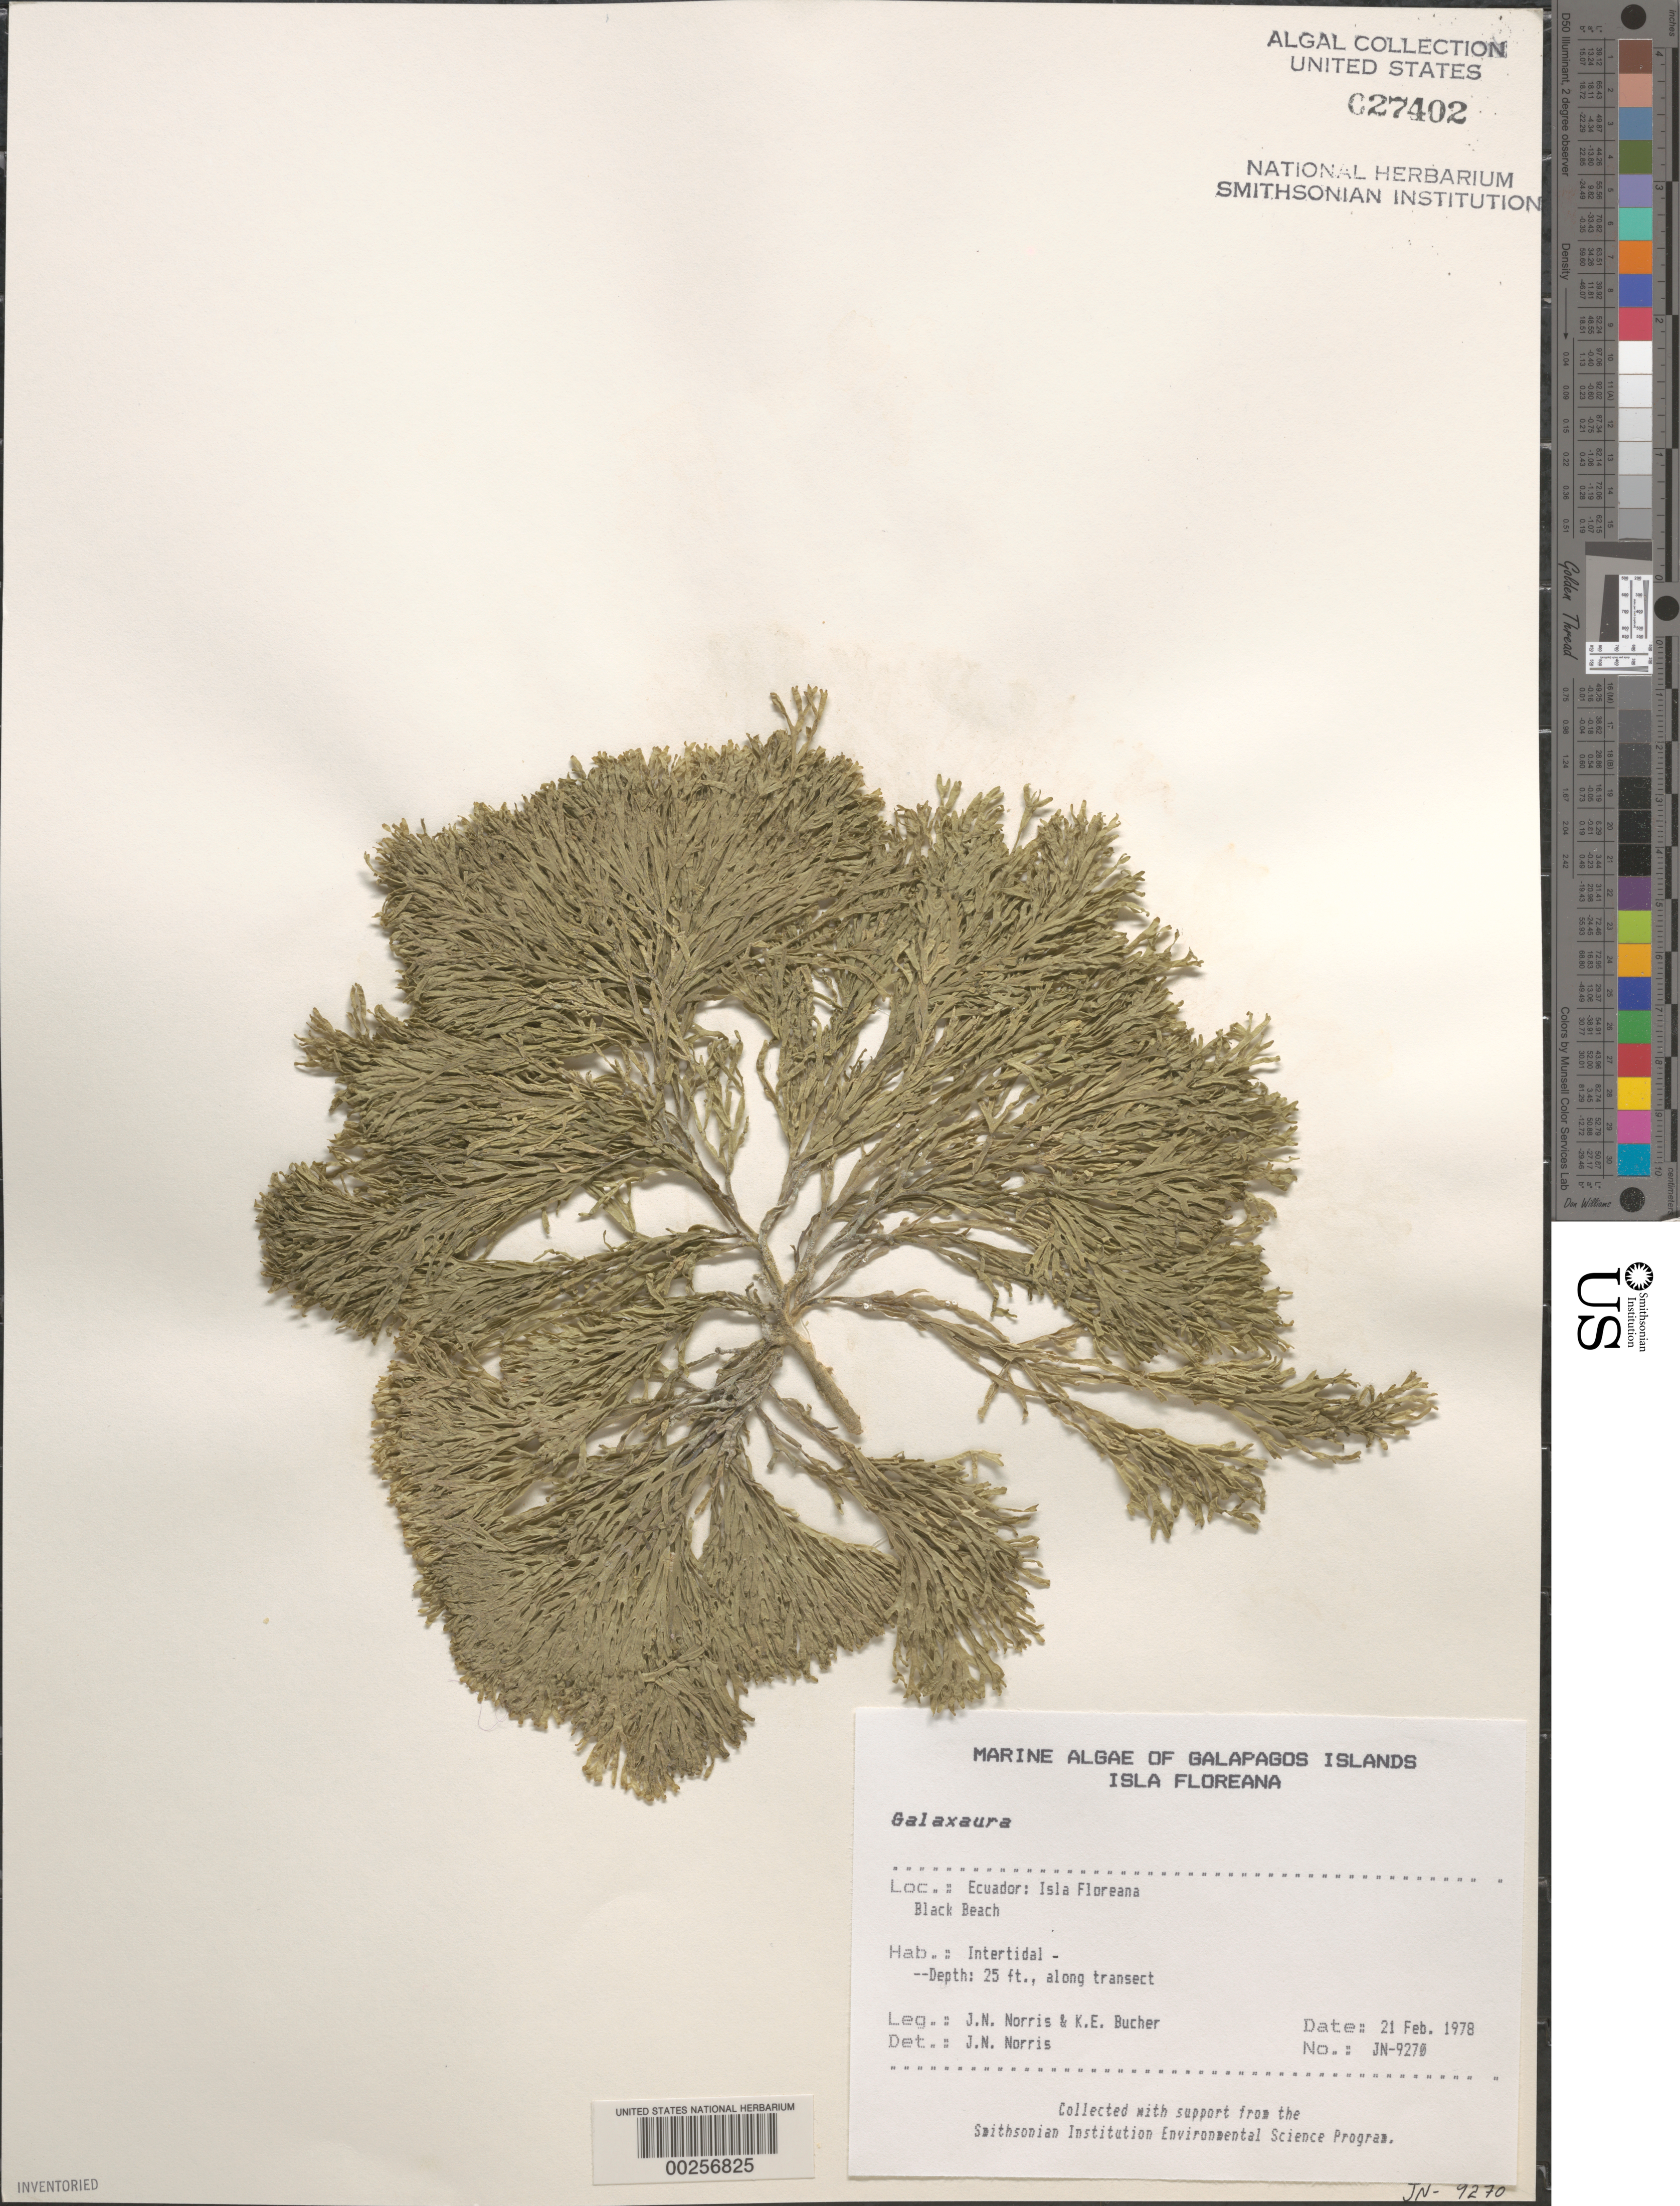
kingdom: Plantae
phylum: Rhodophyta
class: Florideophyceae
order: Nemaliales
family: Galaxauraceae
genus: Galaxaura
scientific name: Galaxaura sp.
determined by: Norris, James N.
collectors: J. N. Norris & K. E. Bucher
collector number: JN-9270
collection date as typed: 20 Feb 1978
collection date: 1978-02-20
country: Ecuador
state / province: Colón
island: Floreana [Charles, Santa Maria]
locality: Black Beach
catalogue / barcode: US 27402